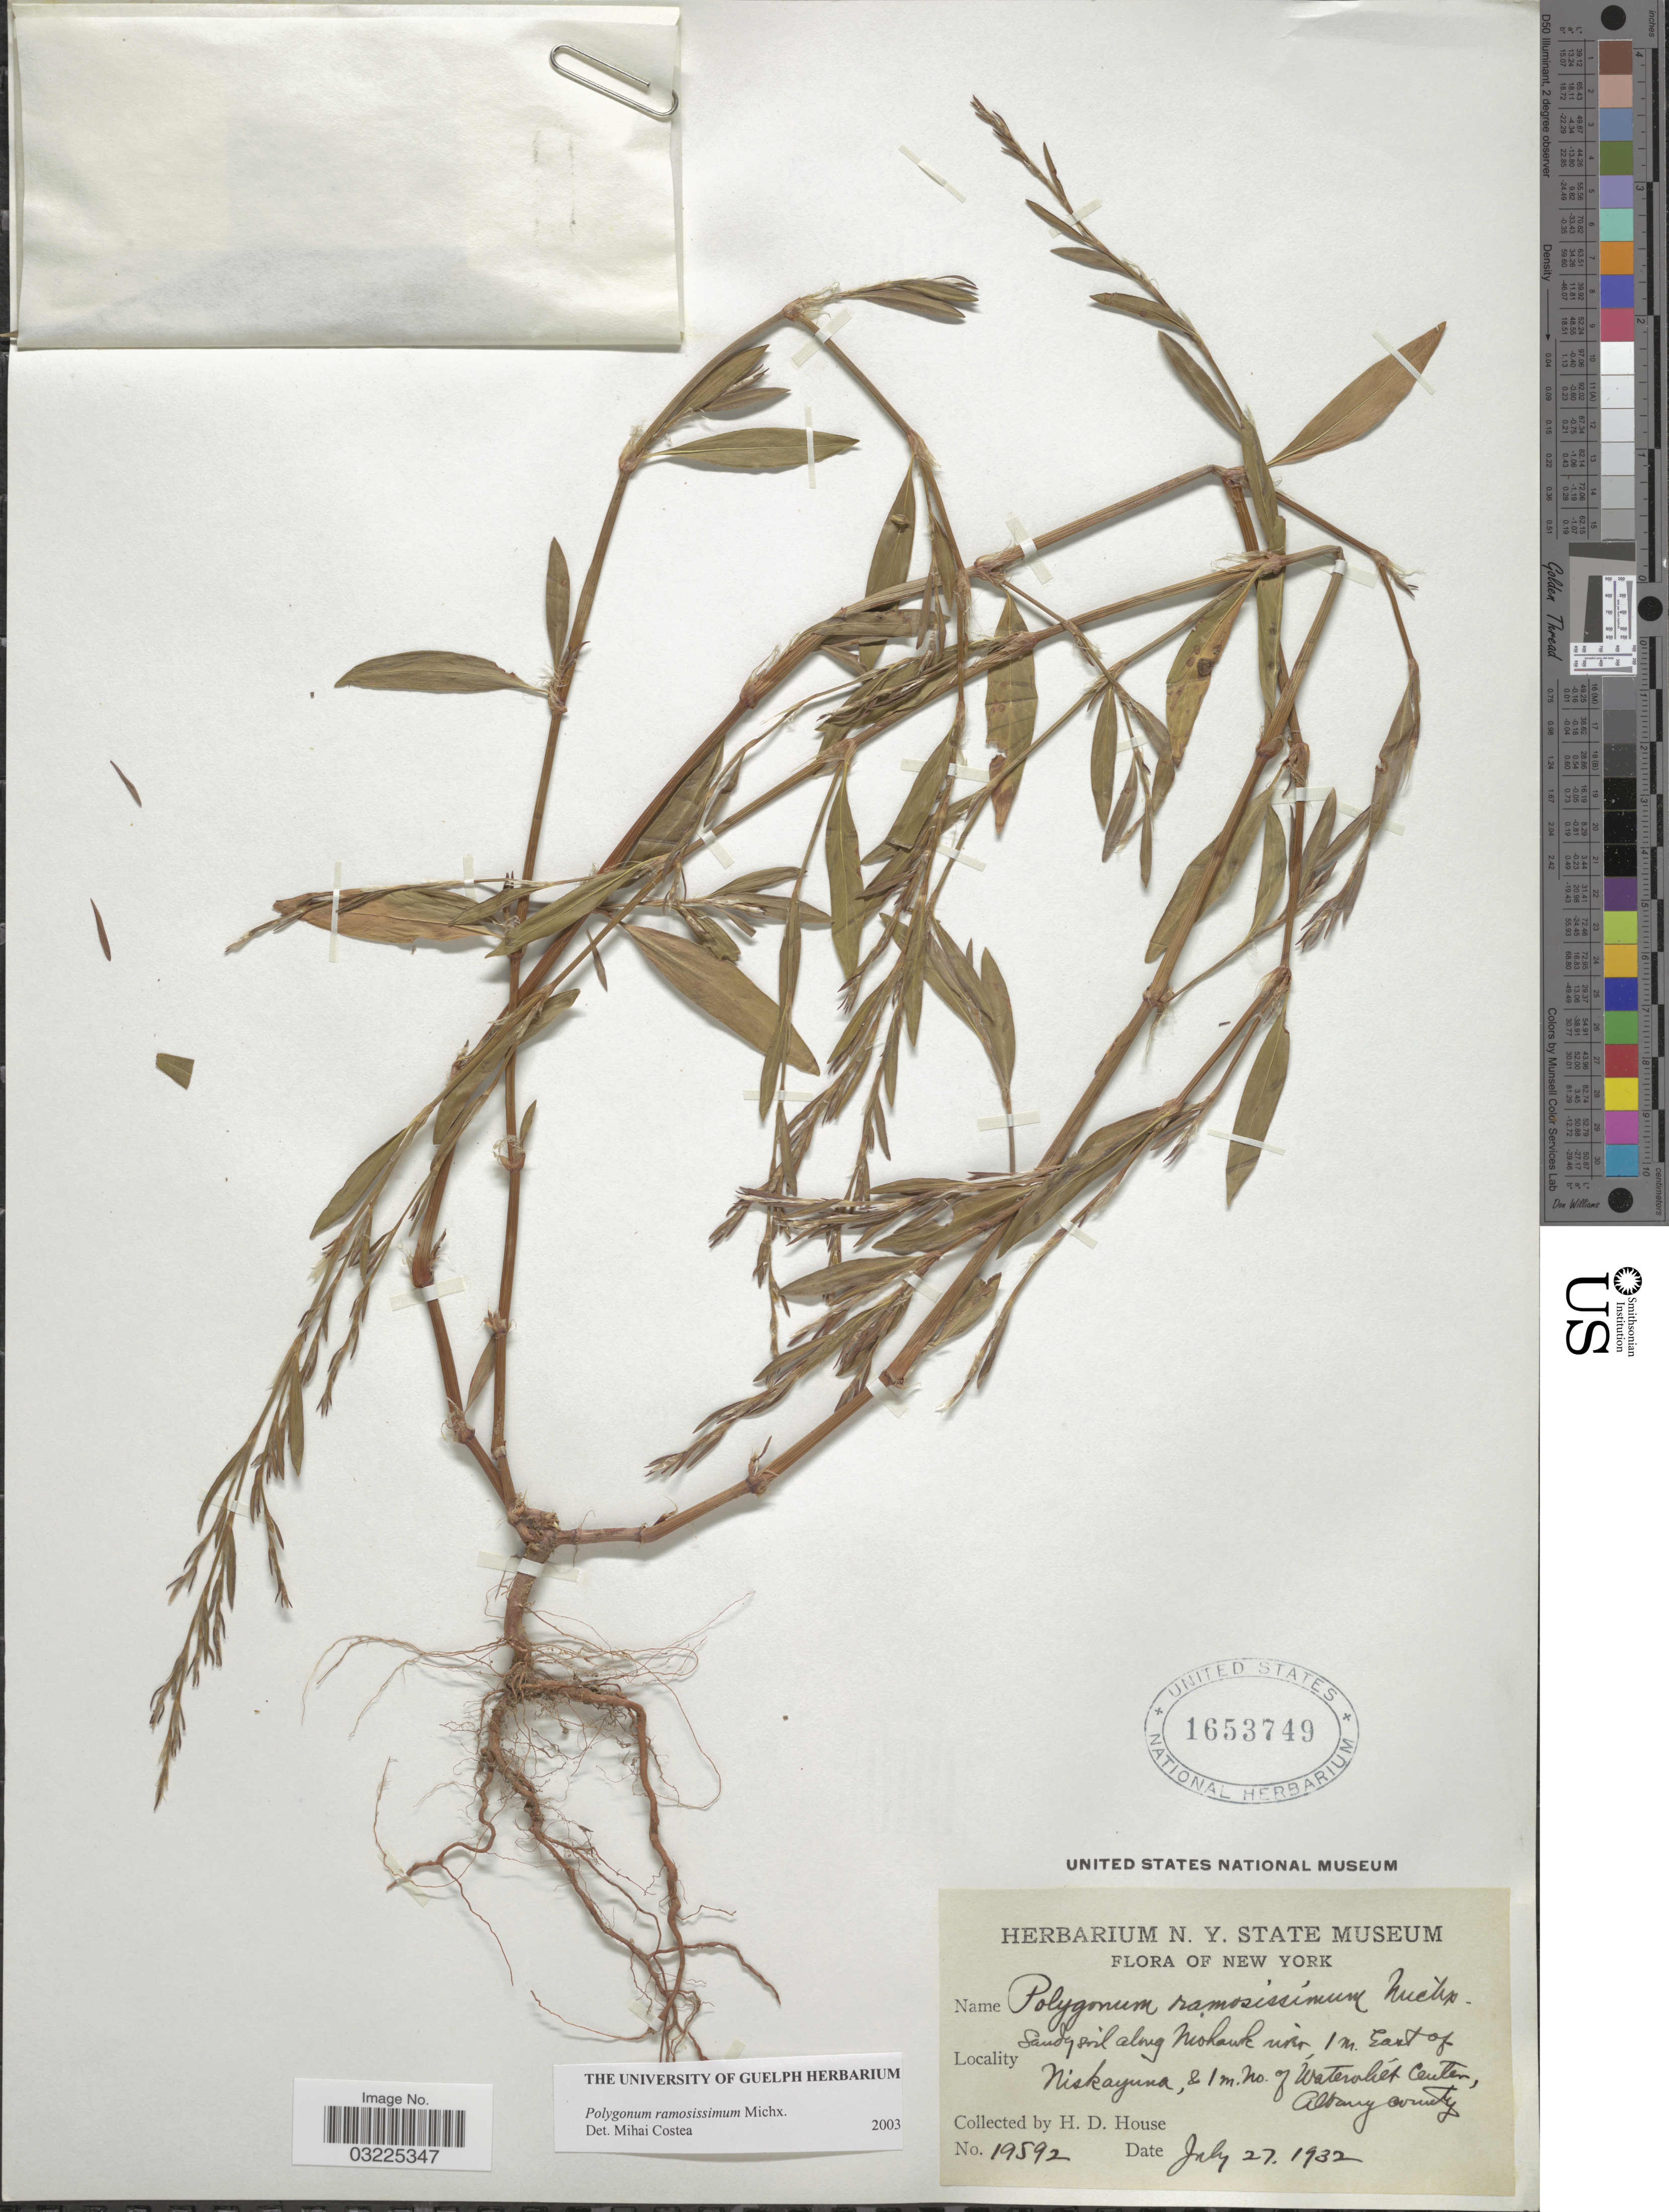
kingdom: Plantae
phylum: Tracheophyta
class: Magnoliopsida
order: Caryophyllales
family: Polygonaceae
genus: Polygonum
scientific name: Polygonum ramosissimum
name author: Michx.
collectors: H. D. House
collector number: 19592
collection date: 1932-07-27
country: United States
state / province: New York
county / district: Albany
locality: Along Mohawk river, 1 m. East of Niskayuna, & 1 m. no. of Watervliet Center, Albany County.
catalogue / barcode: US 1653749